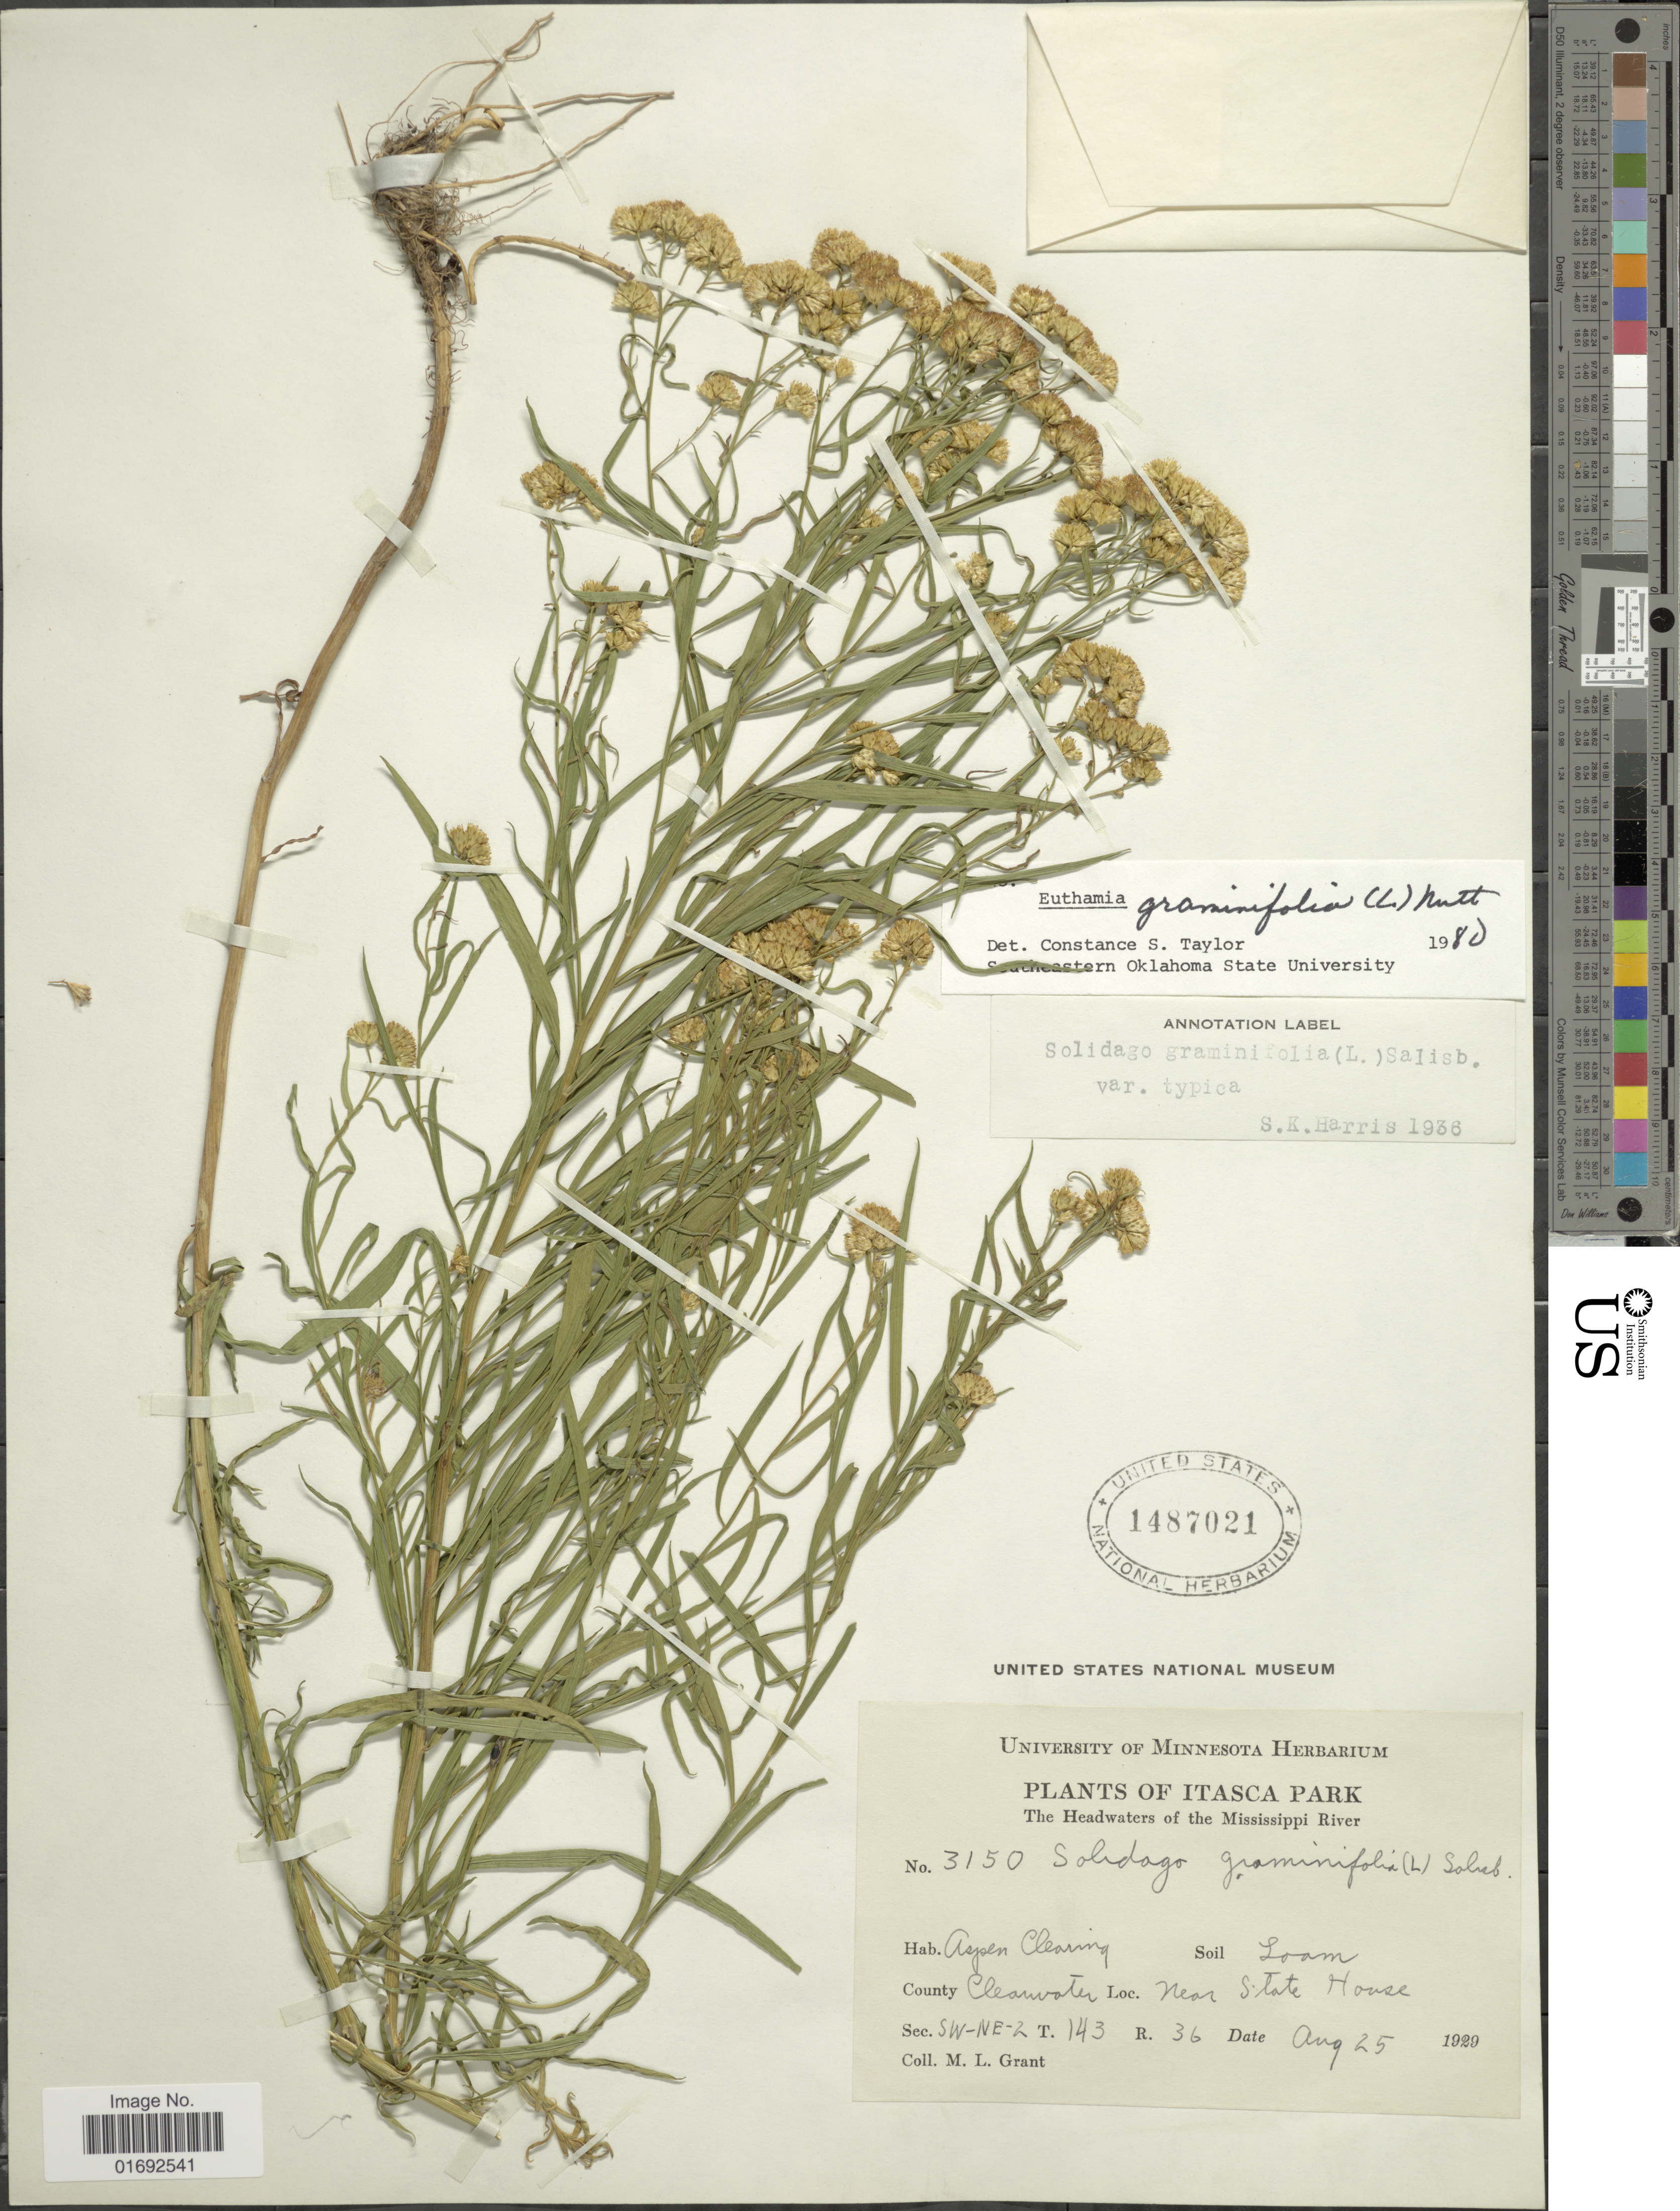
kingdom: Plantae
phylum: Tracheophyta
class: Magnoliopsida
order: Asterales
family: Asteraceae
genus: Euthamia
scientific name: Euthamia graminifolia var. major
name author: (Michx.) Moldenke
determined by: Urbatsch, Lowell E., Curator (LSU), Louisiana State University (UNITED STATES)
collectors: M. L. Grant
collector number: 3150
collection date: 1929-08-25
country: United States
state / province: Minnesota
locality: Itasca Park, Headwaters of the Mississippi River, Aspen Clearing, County Clearwater, Near State House, Sec. SW-NE-2 T.143 R.36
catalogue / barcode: US 1487021